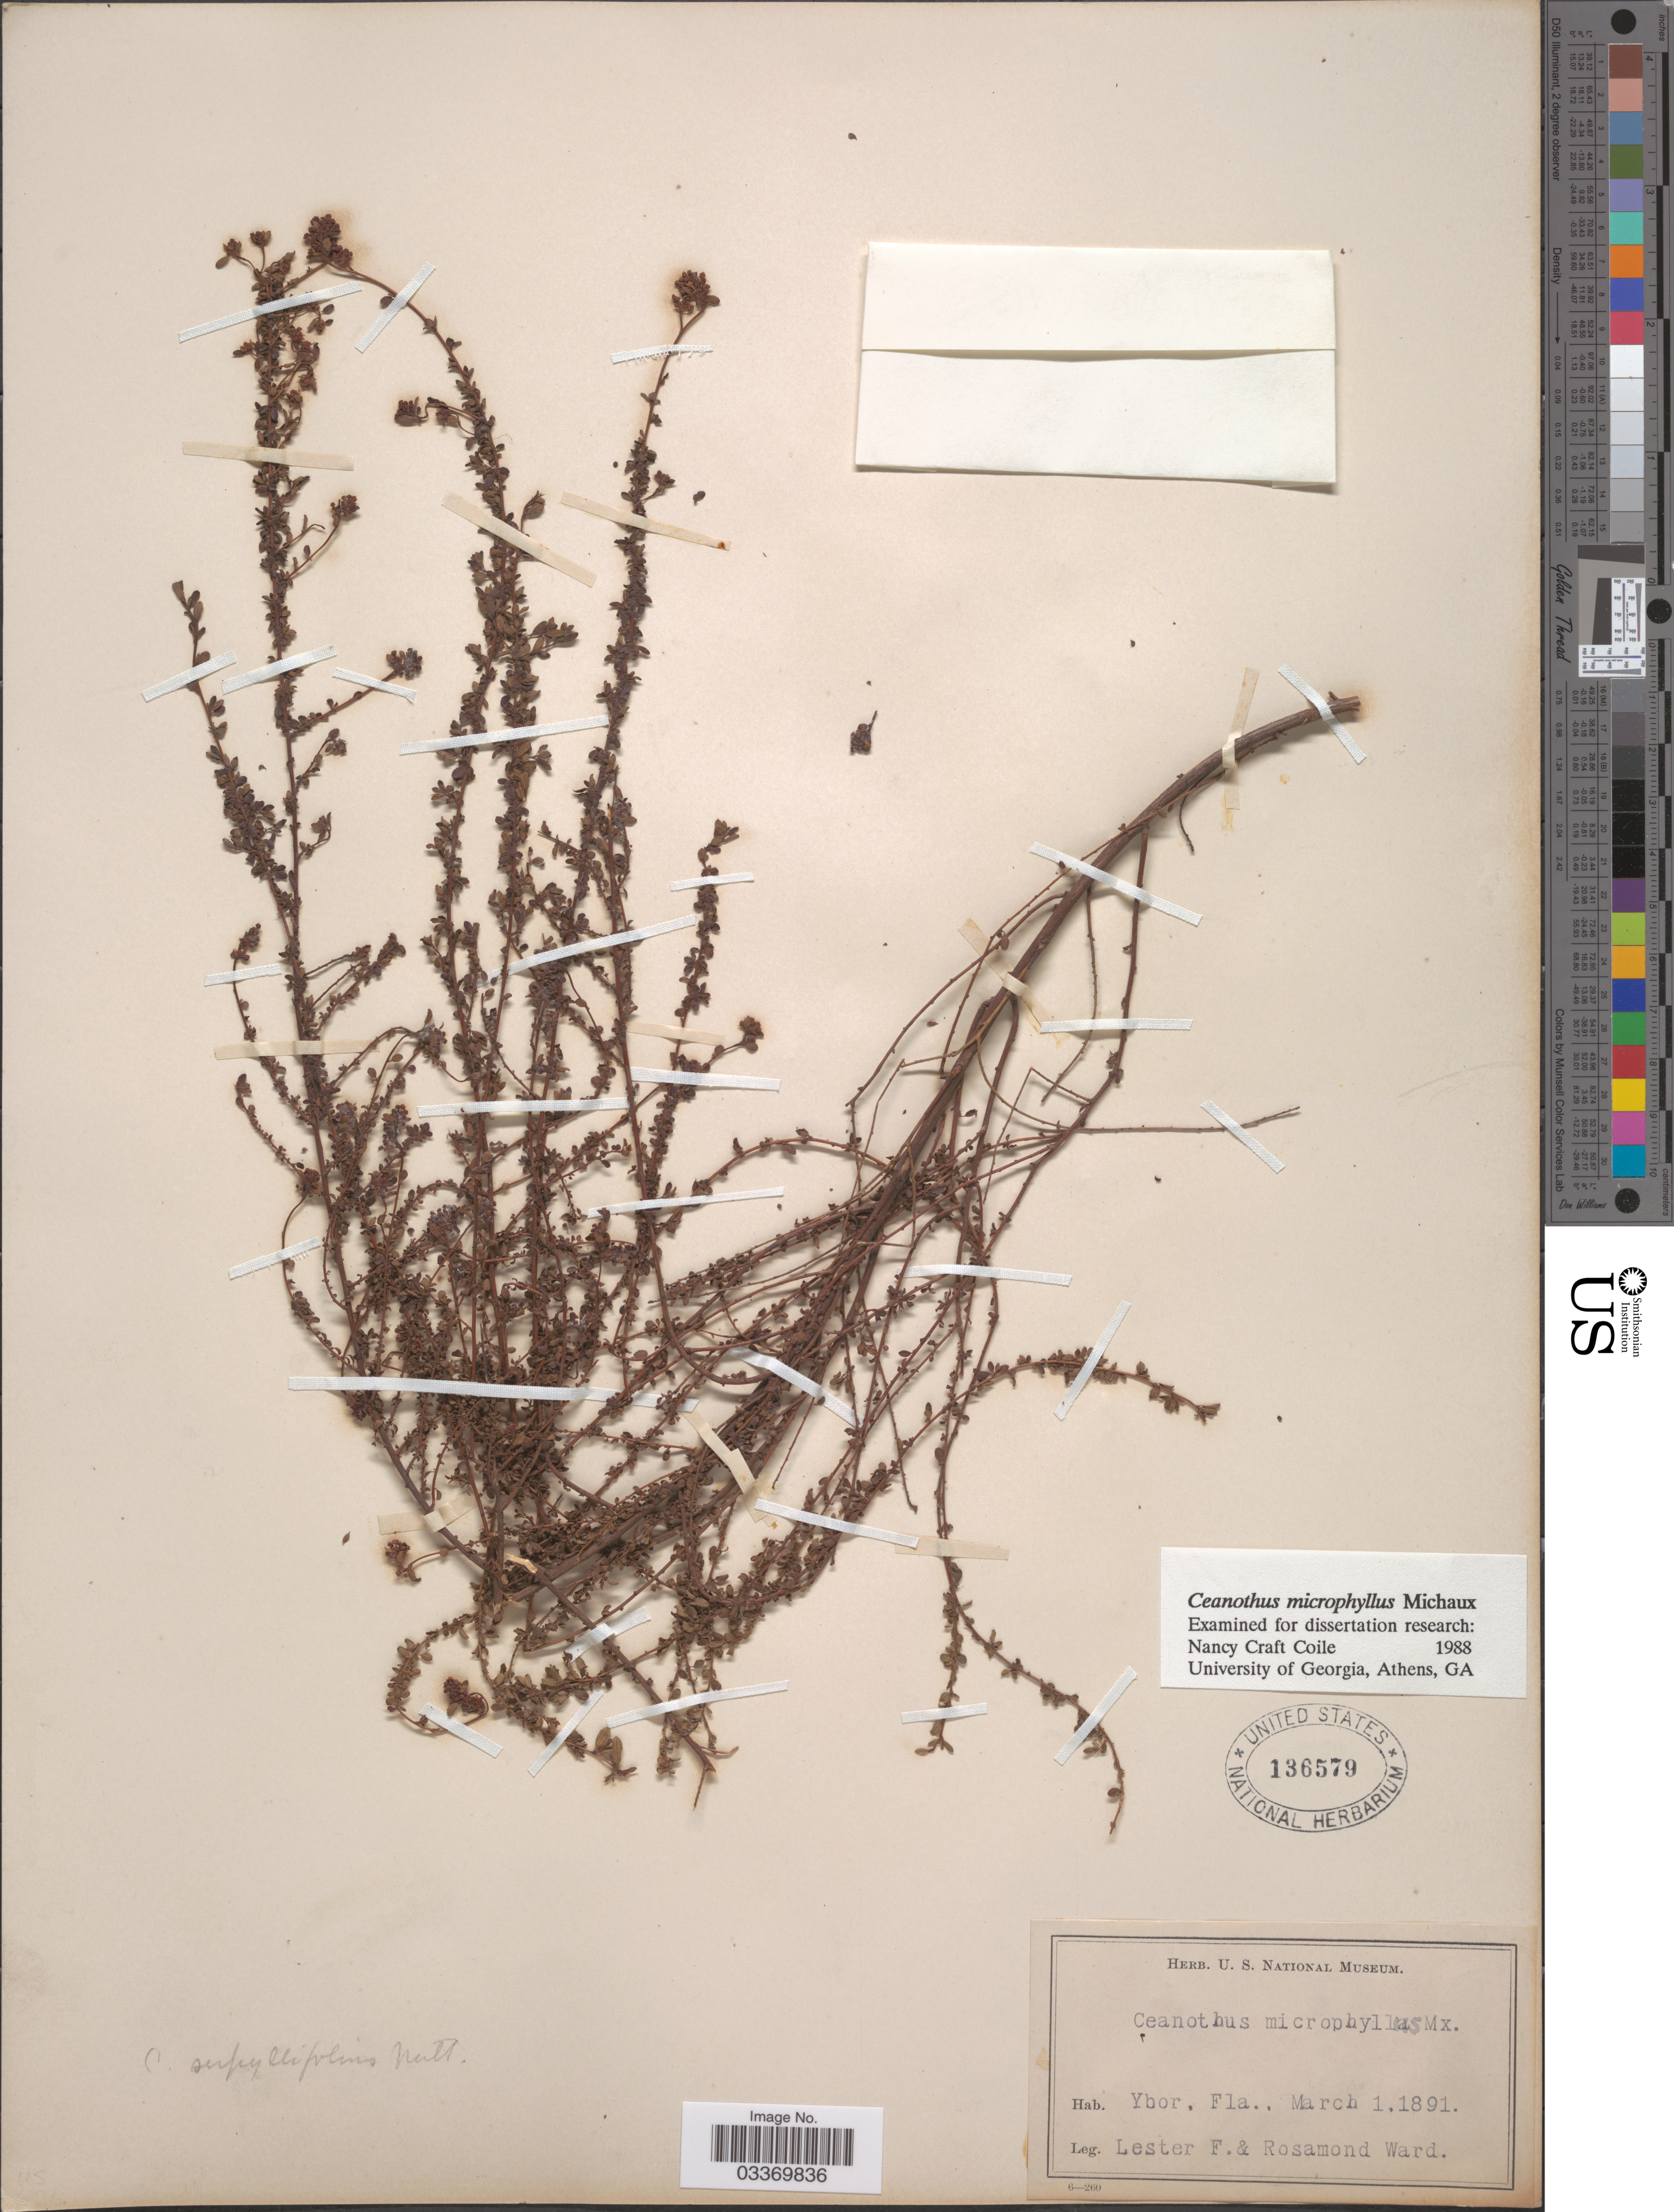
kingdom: Plantae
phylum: Tracheophyta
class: Magnoliopsida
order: Rosales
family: Rhamnaceae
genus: Ceanothus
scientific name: Ceanothus microphyllus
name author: Michx.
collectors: L. F. Ward & R. Ward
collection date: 1891-03-01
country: United States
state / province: Florida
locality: Ybor.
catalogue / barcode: US 136579